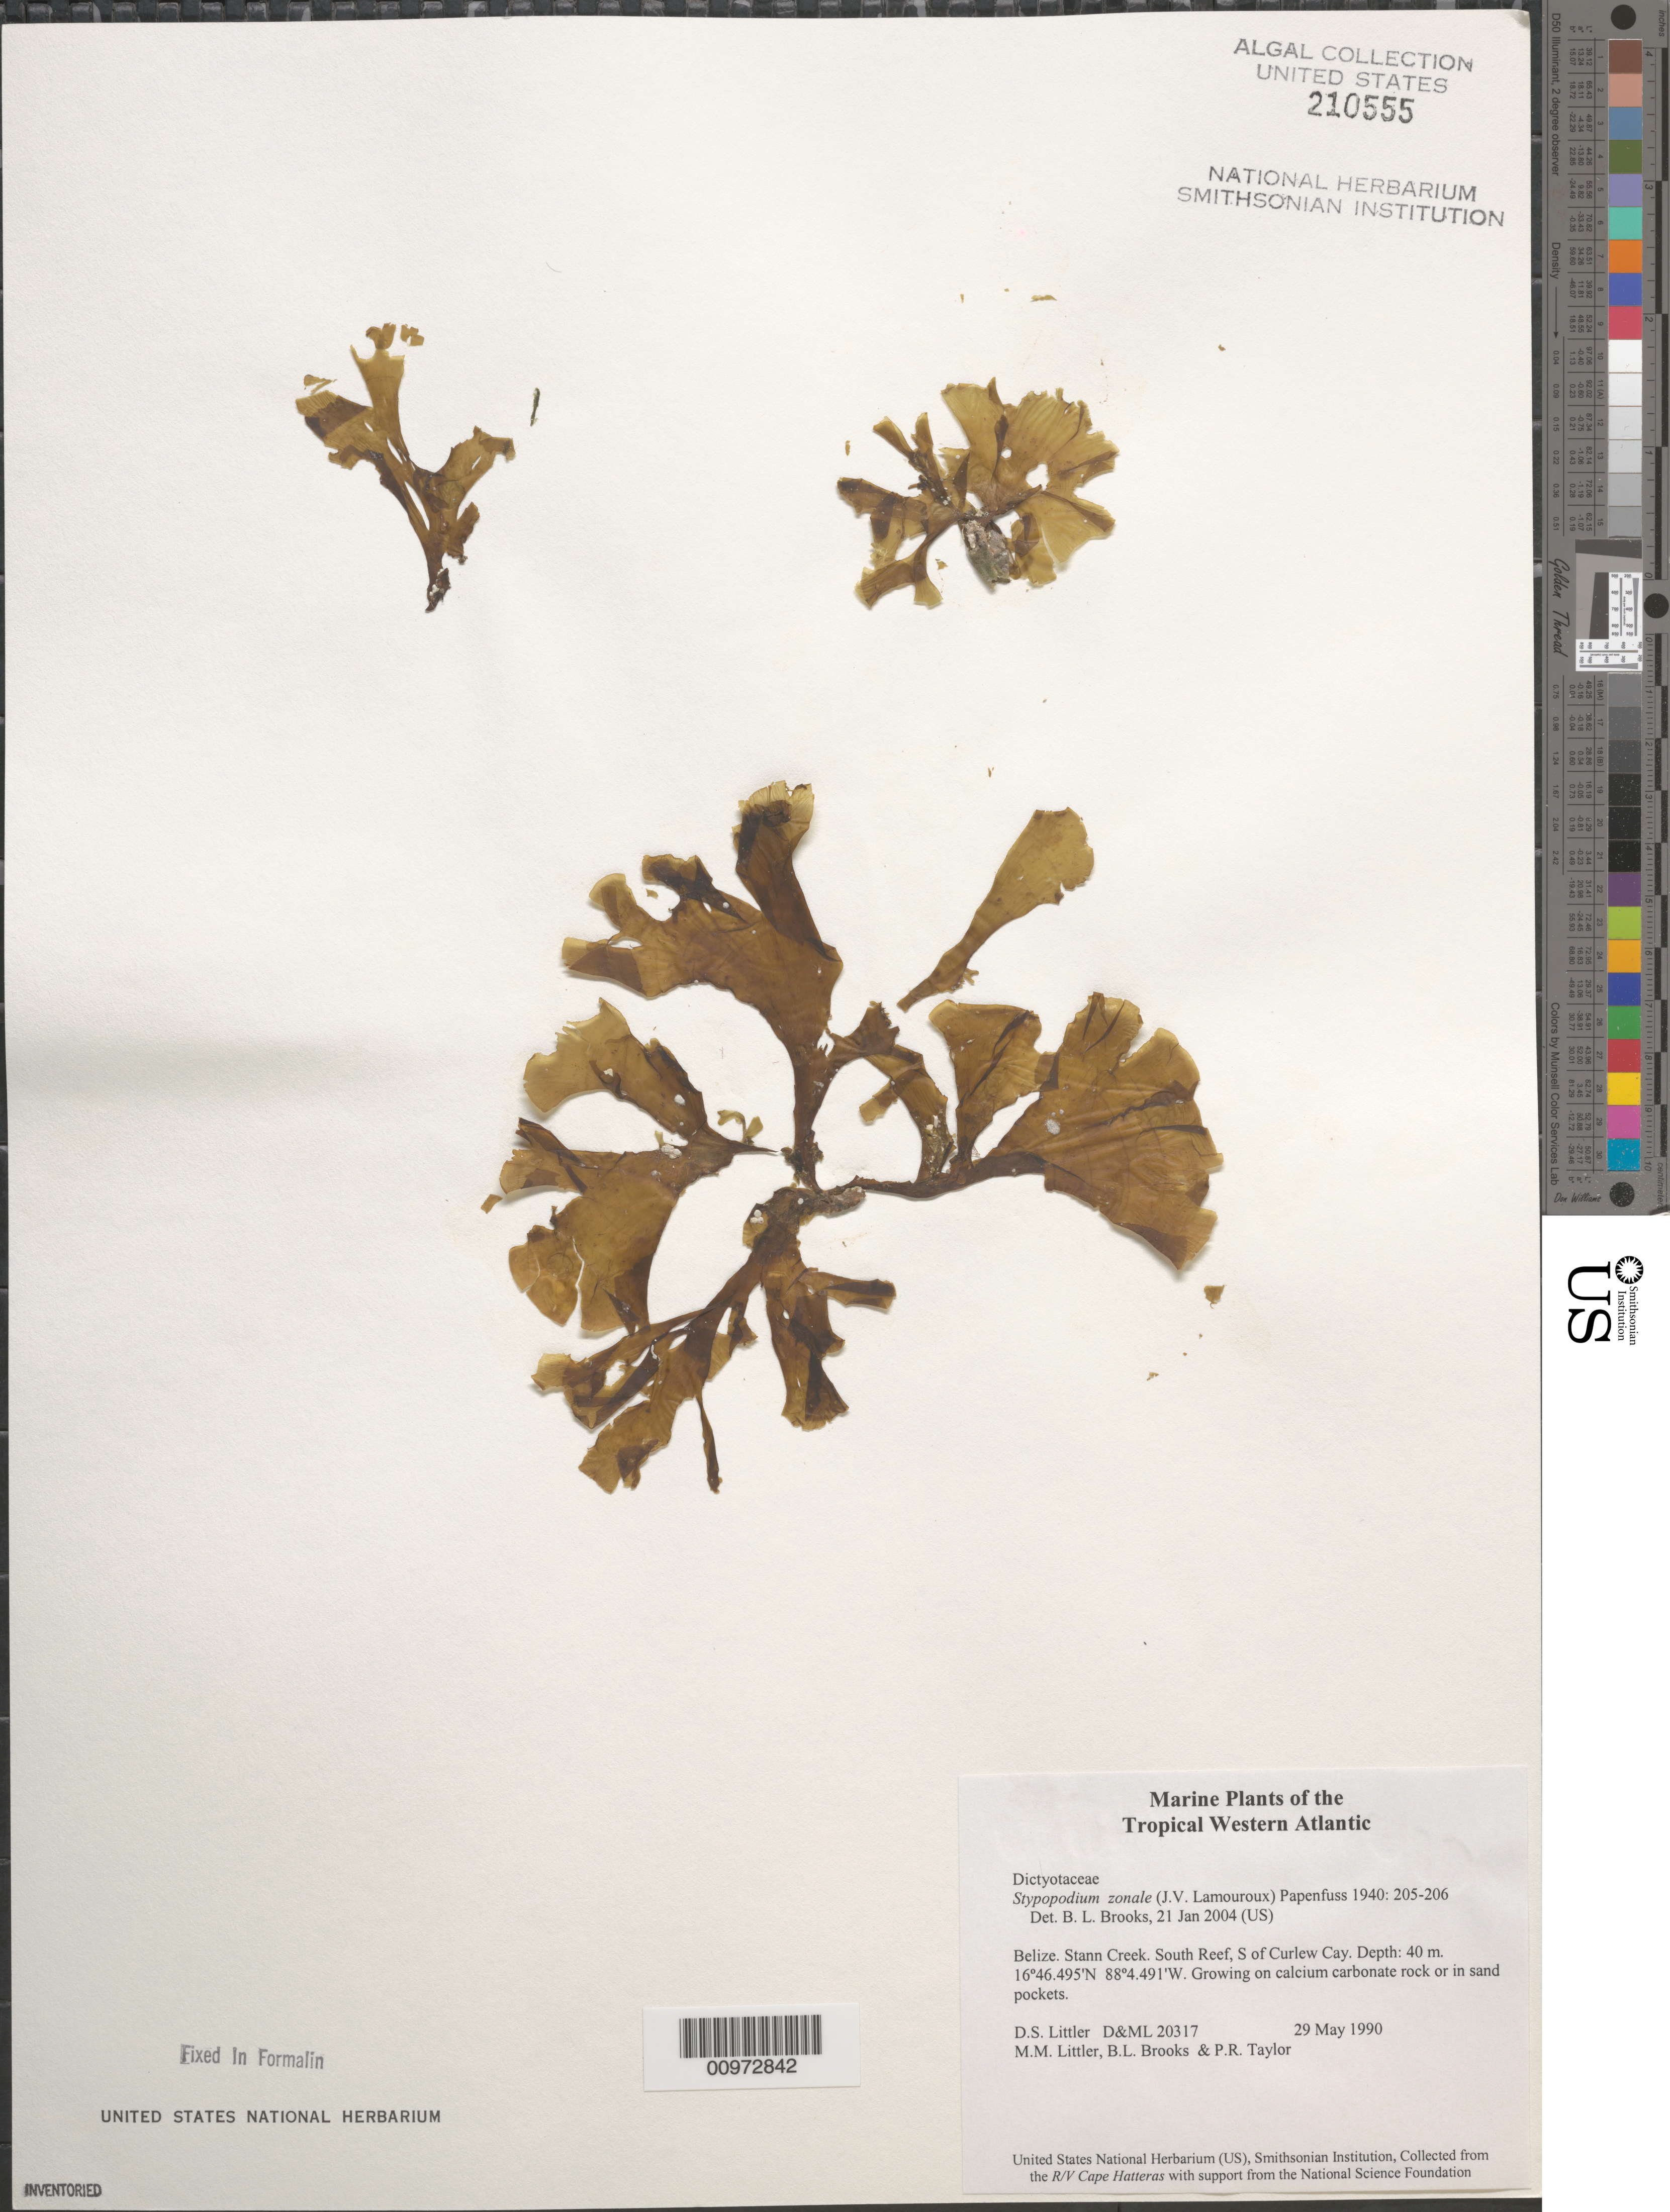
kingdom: Chromista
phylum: Ochrophyta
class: Phaeophyceae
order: Dictyotales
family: Dictyotaceae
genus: Stypopodium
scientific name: Stypopodium zonale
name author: (J.V.Lamouroux) Papenf.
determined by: Brooks, B. L., (BOT), Smithsonian Institution - National Museum of Natural History (UNITED STATES)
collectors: D. S. Littler, M. M. Littler, B. Brooks & P. R. Taylor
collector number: D&ML 20317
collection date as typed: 29 May 1990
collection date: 1990-05-29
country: Belize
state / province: Stann Creek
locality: South Reef, south of Curlew Cay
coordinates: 16 46.495'N, 88 4.491'W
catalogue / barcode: US 210555